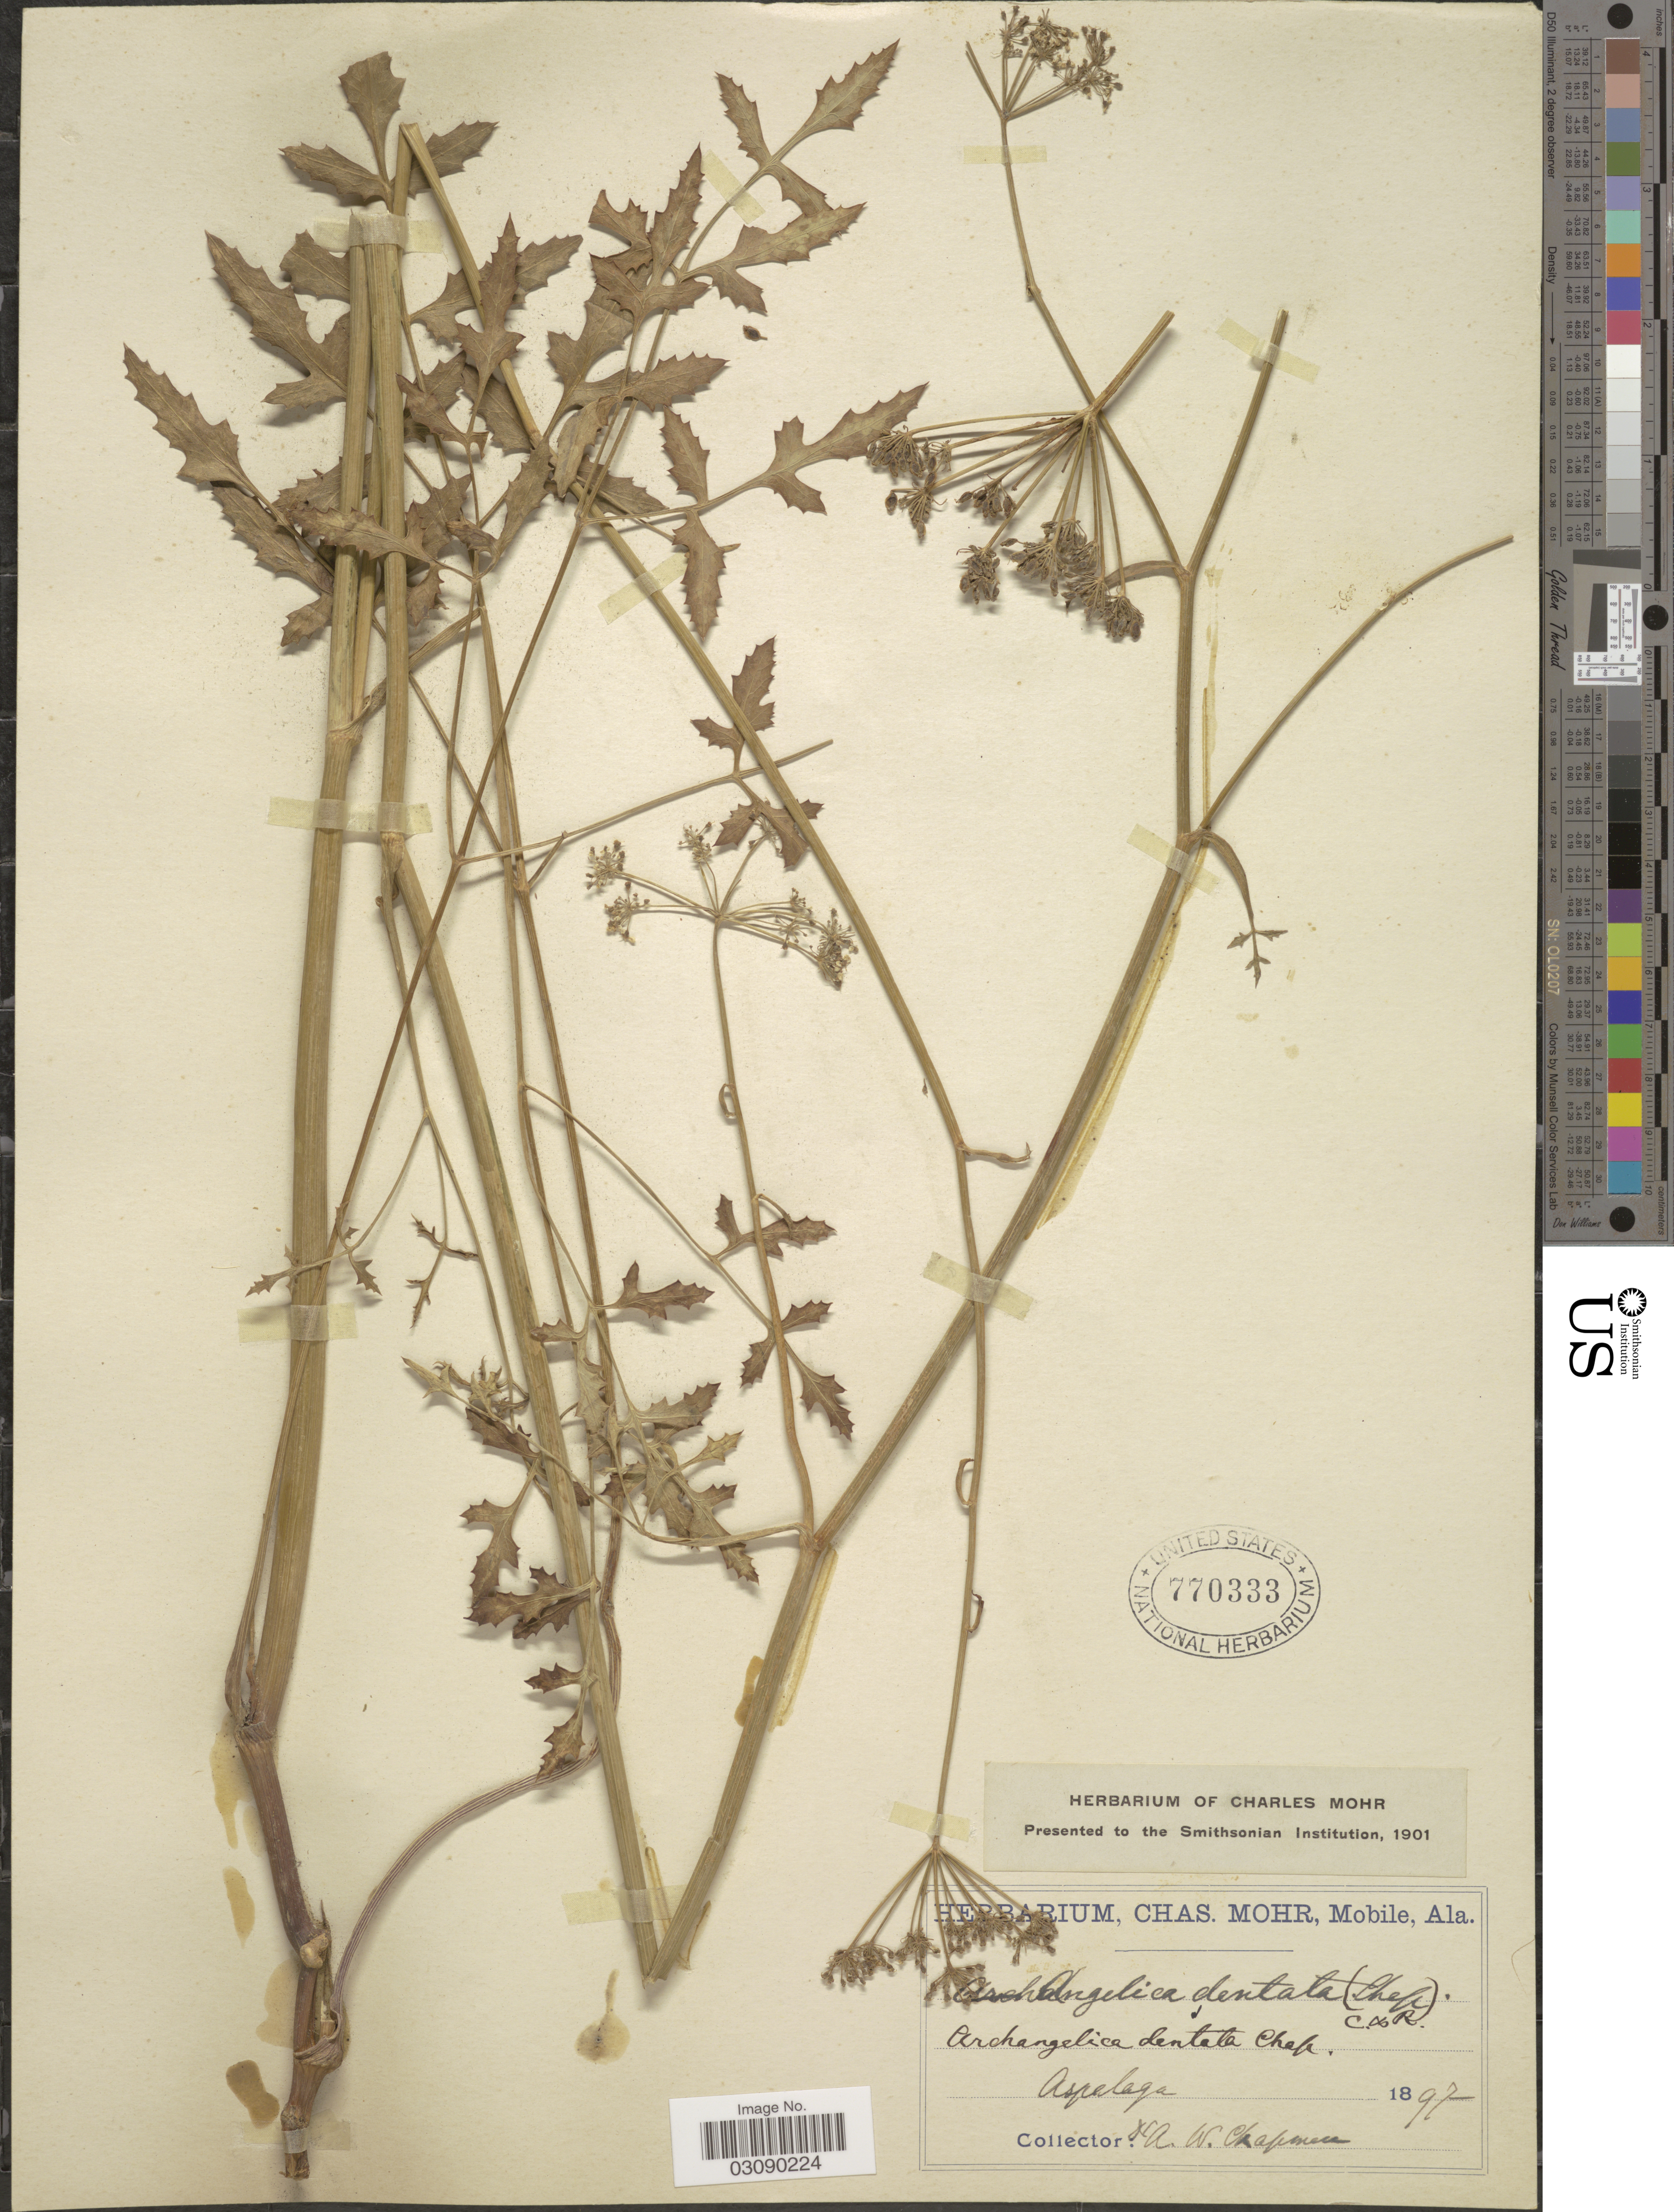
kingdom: Plantae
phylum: Tracheophyta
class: Magnoliopsida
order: Apiales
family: Apiaceae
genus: Angelica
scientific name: Angelica dentata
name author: (Chapm.) J.M. Coult. & Rose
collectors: A. W. Chapman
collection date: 1897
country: United States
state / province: Alabama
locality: Aspalaga.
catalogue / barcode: US 770333